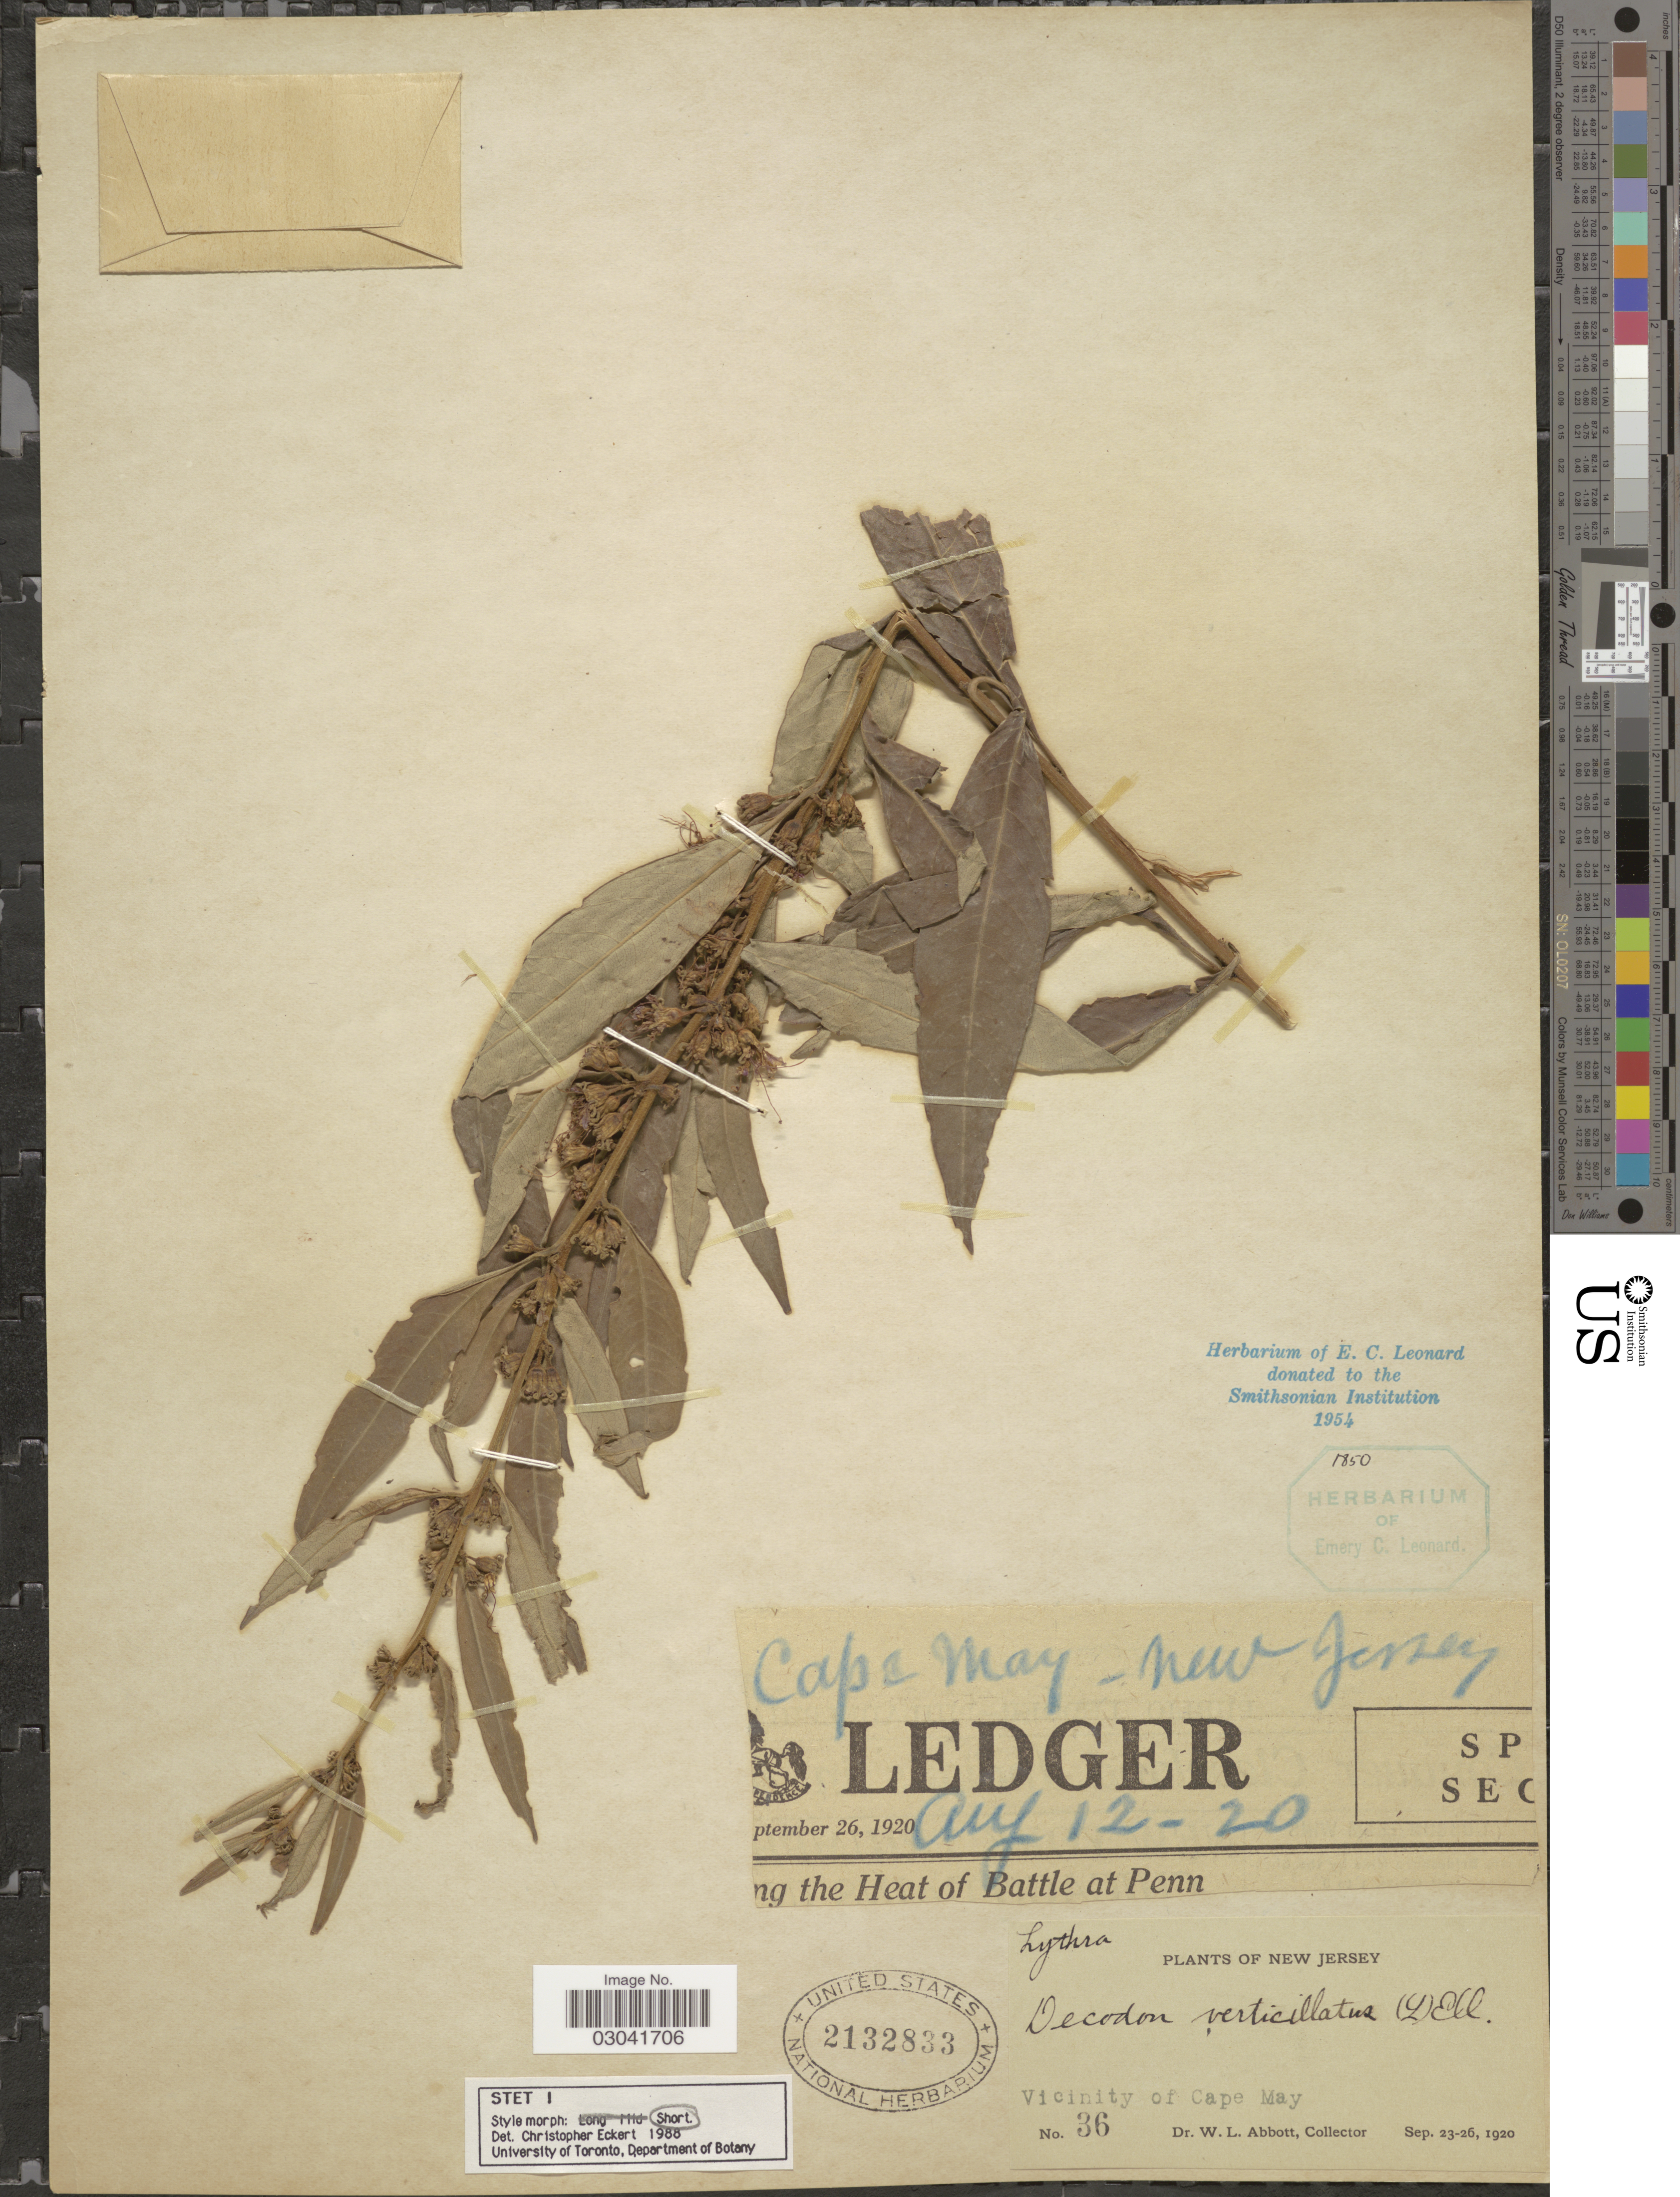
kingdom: Plantae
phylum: Tracheophyta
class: Magnoliopsida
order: Myrtales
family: Lythraceae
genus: Decodon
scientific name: Decodon verticillatus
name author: (L.) Elliott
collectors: W. L. Abbott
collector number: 36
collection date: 1920-09-23/1920-09-26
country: United States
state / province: New Jersey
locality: Vicinity of Cape May.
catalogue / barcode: US 2132833